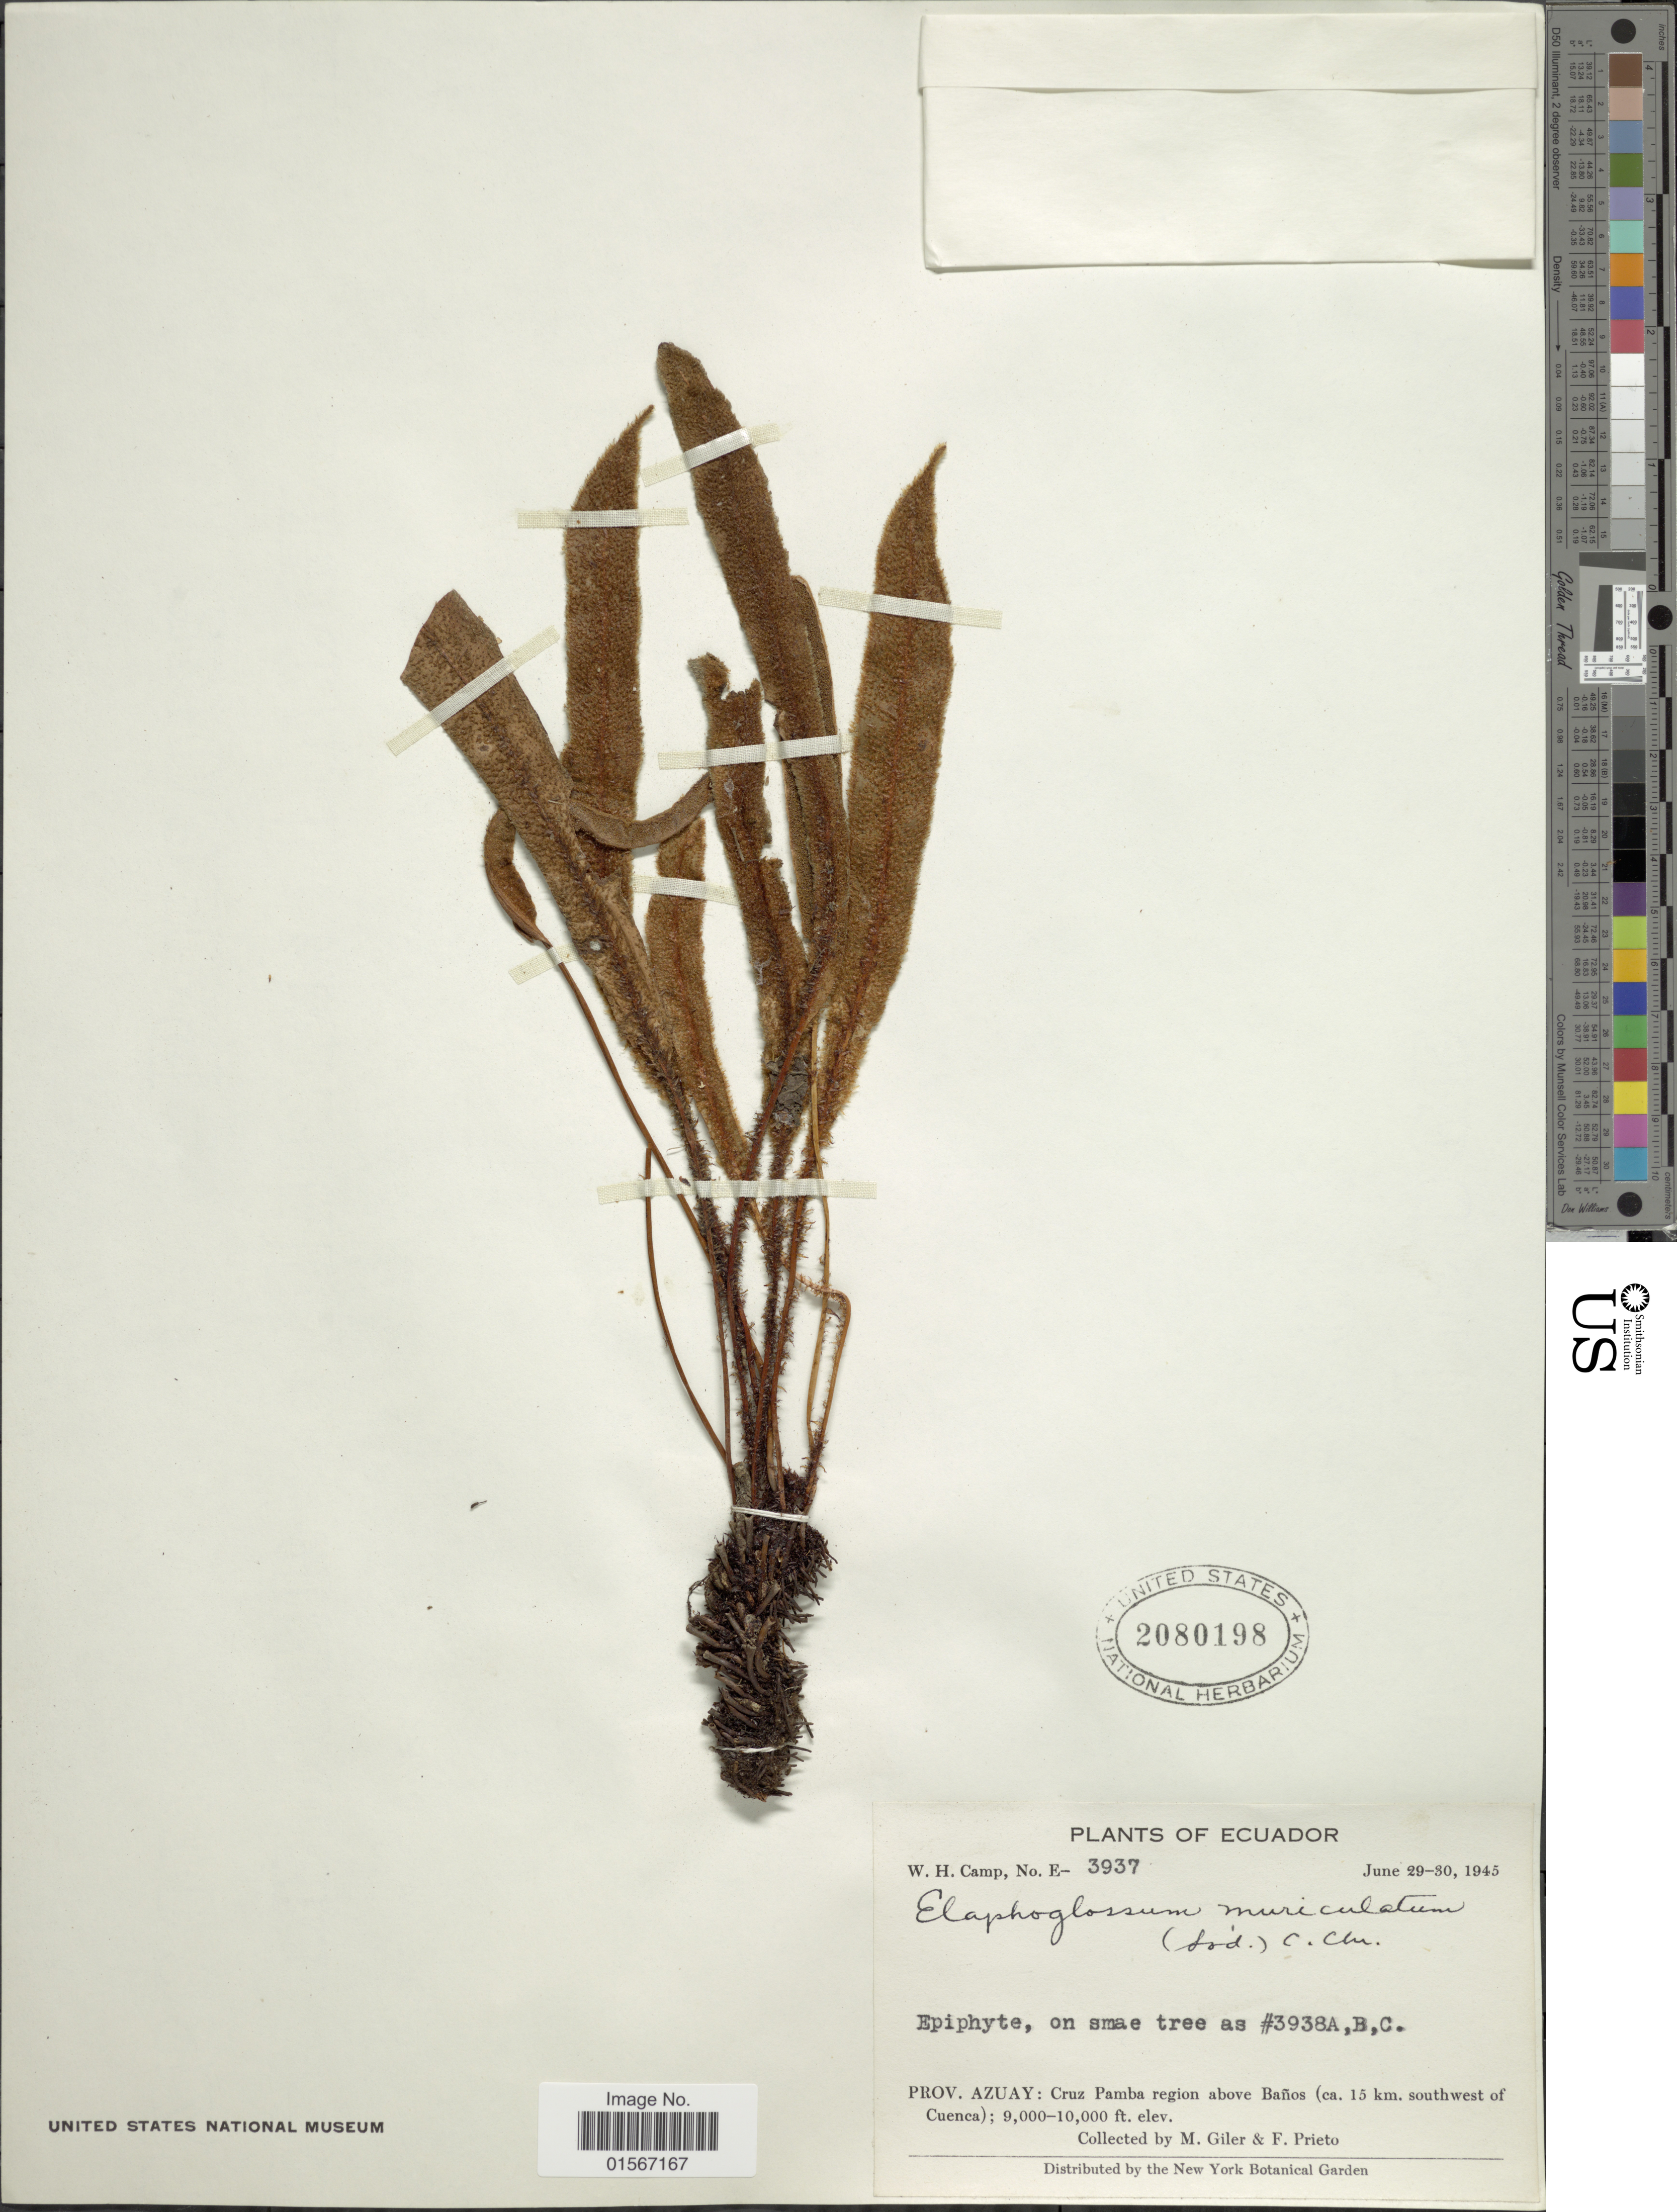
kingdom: Plantae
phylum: Tracheophyta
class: Polypodiopsida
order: Polypodiales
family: Dryopteridaceae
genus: Elaphoglossum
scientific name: Elaphoglossum muricatulum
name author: (Sodiro) C. Chr.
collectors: M. Gíler & F. Prieto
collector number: E-3937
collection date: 1945-06-29/1946-06-30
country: Ecuador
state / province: Azuay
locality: Ecuador, Prov. Azuay: Cruz Pamba region above Baños (ca. 15 km. southwest of Cuenca).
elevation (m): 2743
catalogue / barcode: US 2080198